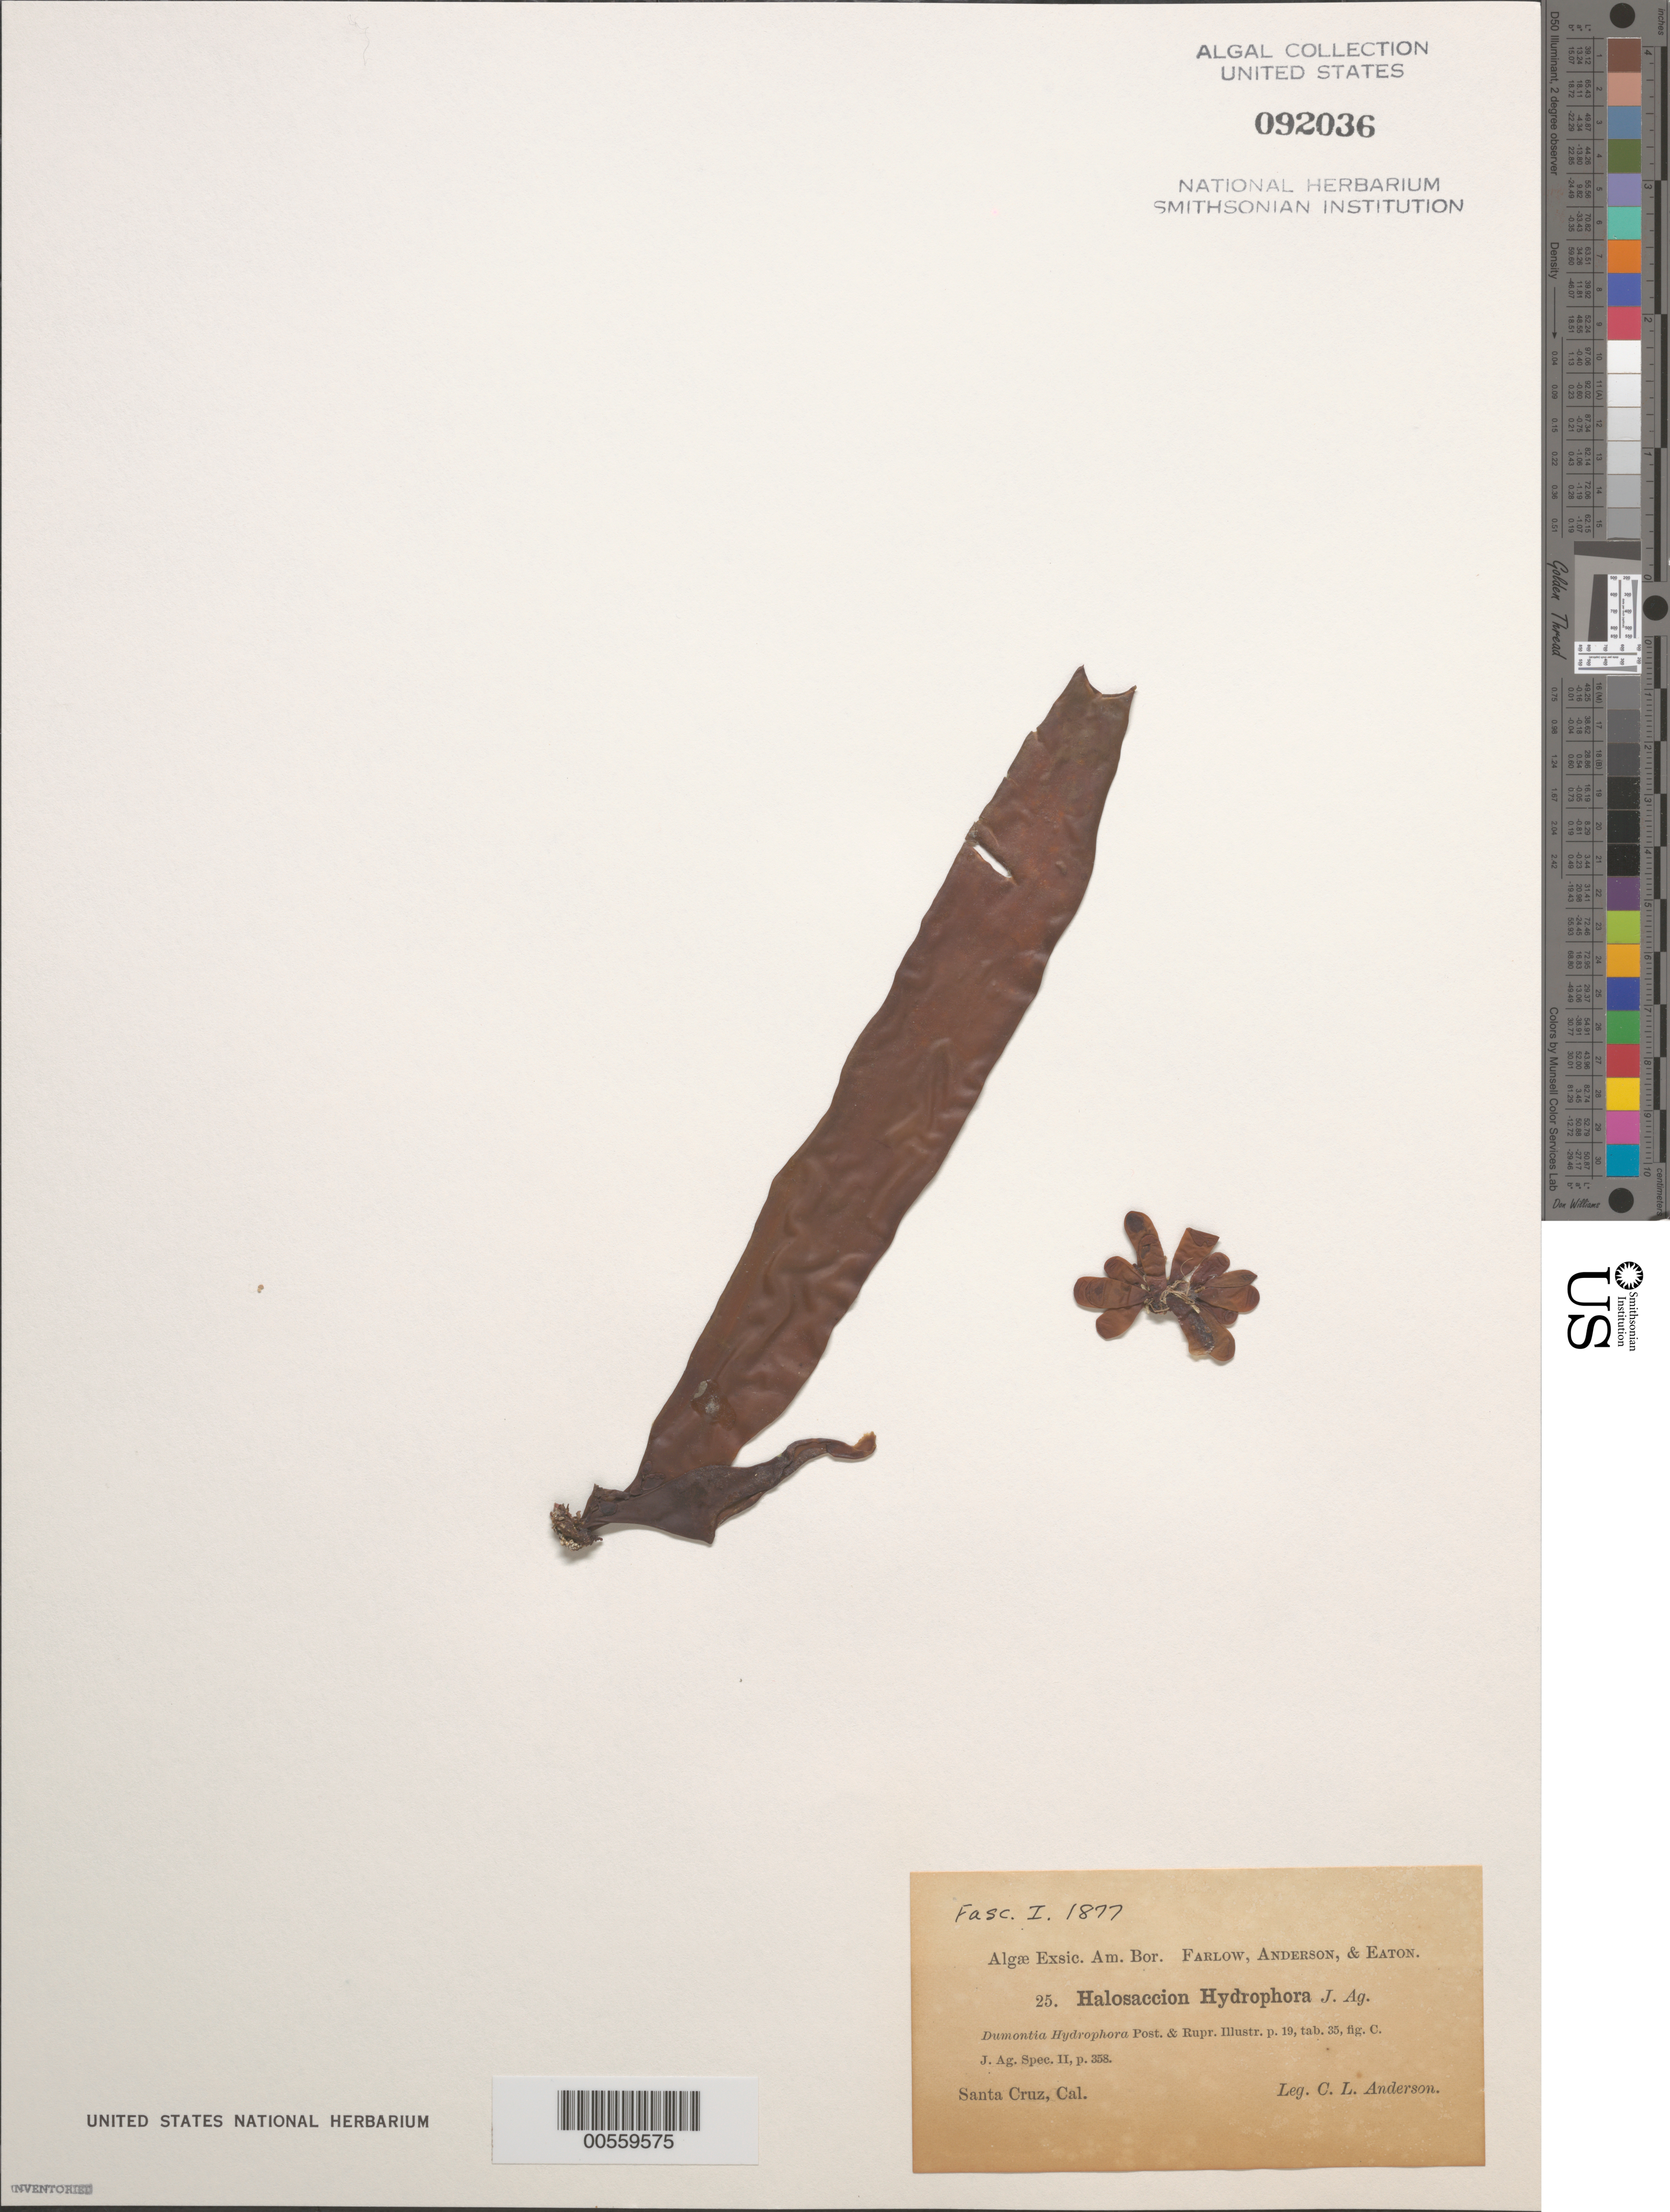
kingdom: Plantae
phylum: Rhodophyta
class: Florideophyceae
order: Palmariales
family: Palmariaceae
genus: Halosaccion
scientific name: Halosaccion glandiforme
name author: (S.G. Gmel.) Rupr.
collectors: C. L. Anderson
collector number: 25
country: United States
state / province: California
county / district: Santa Cruz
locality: Santa Cruz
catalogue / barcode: US 92036